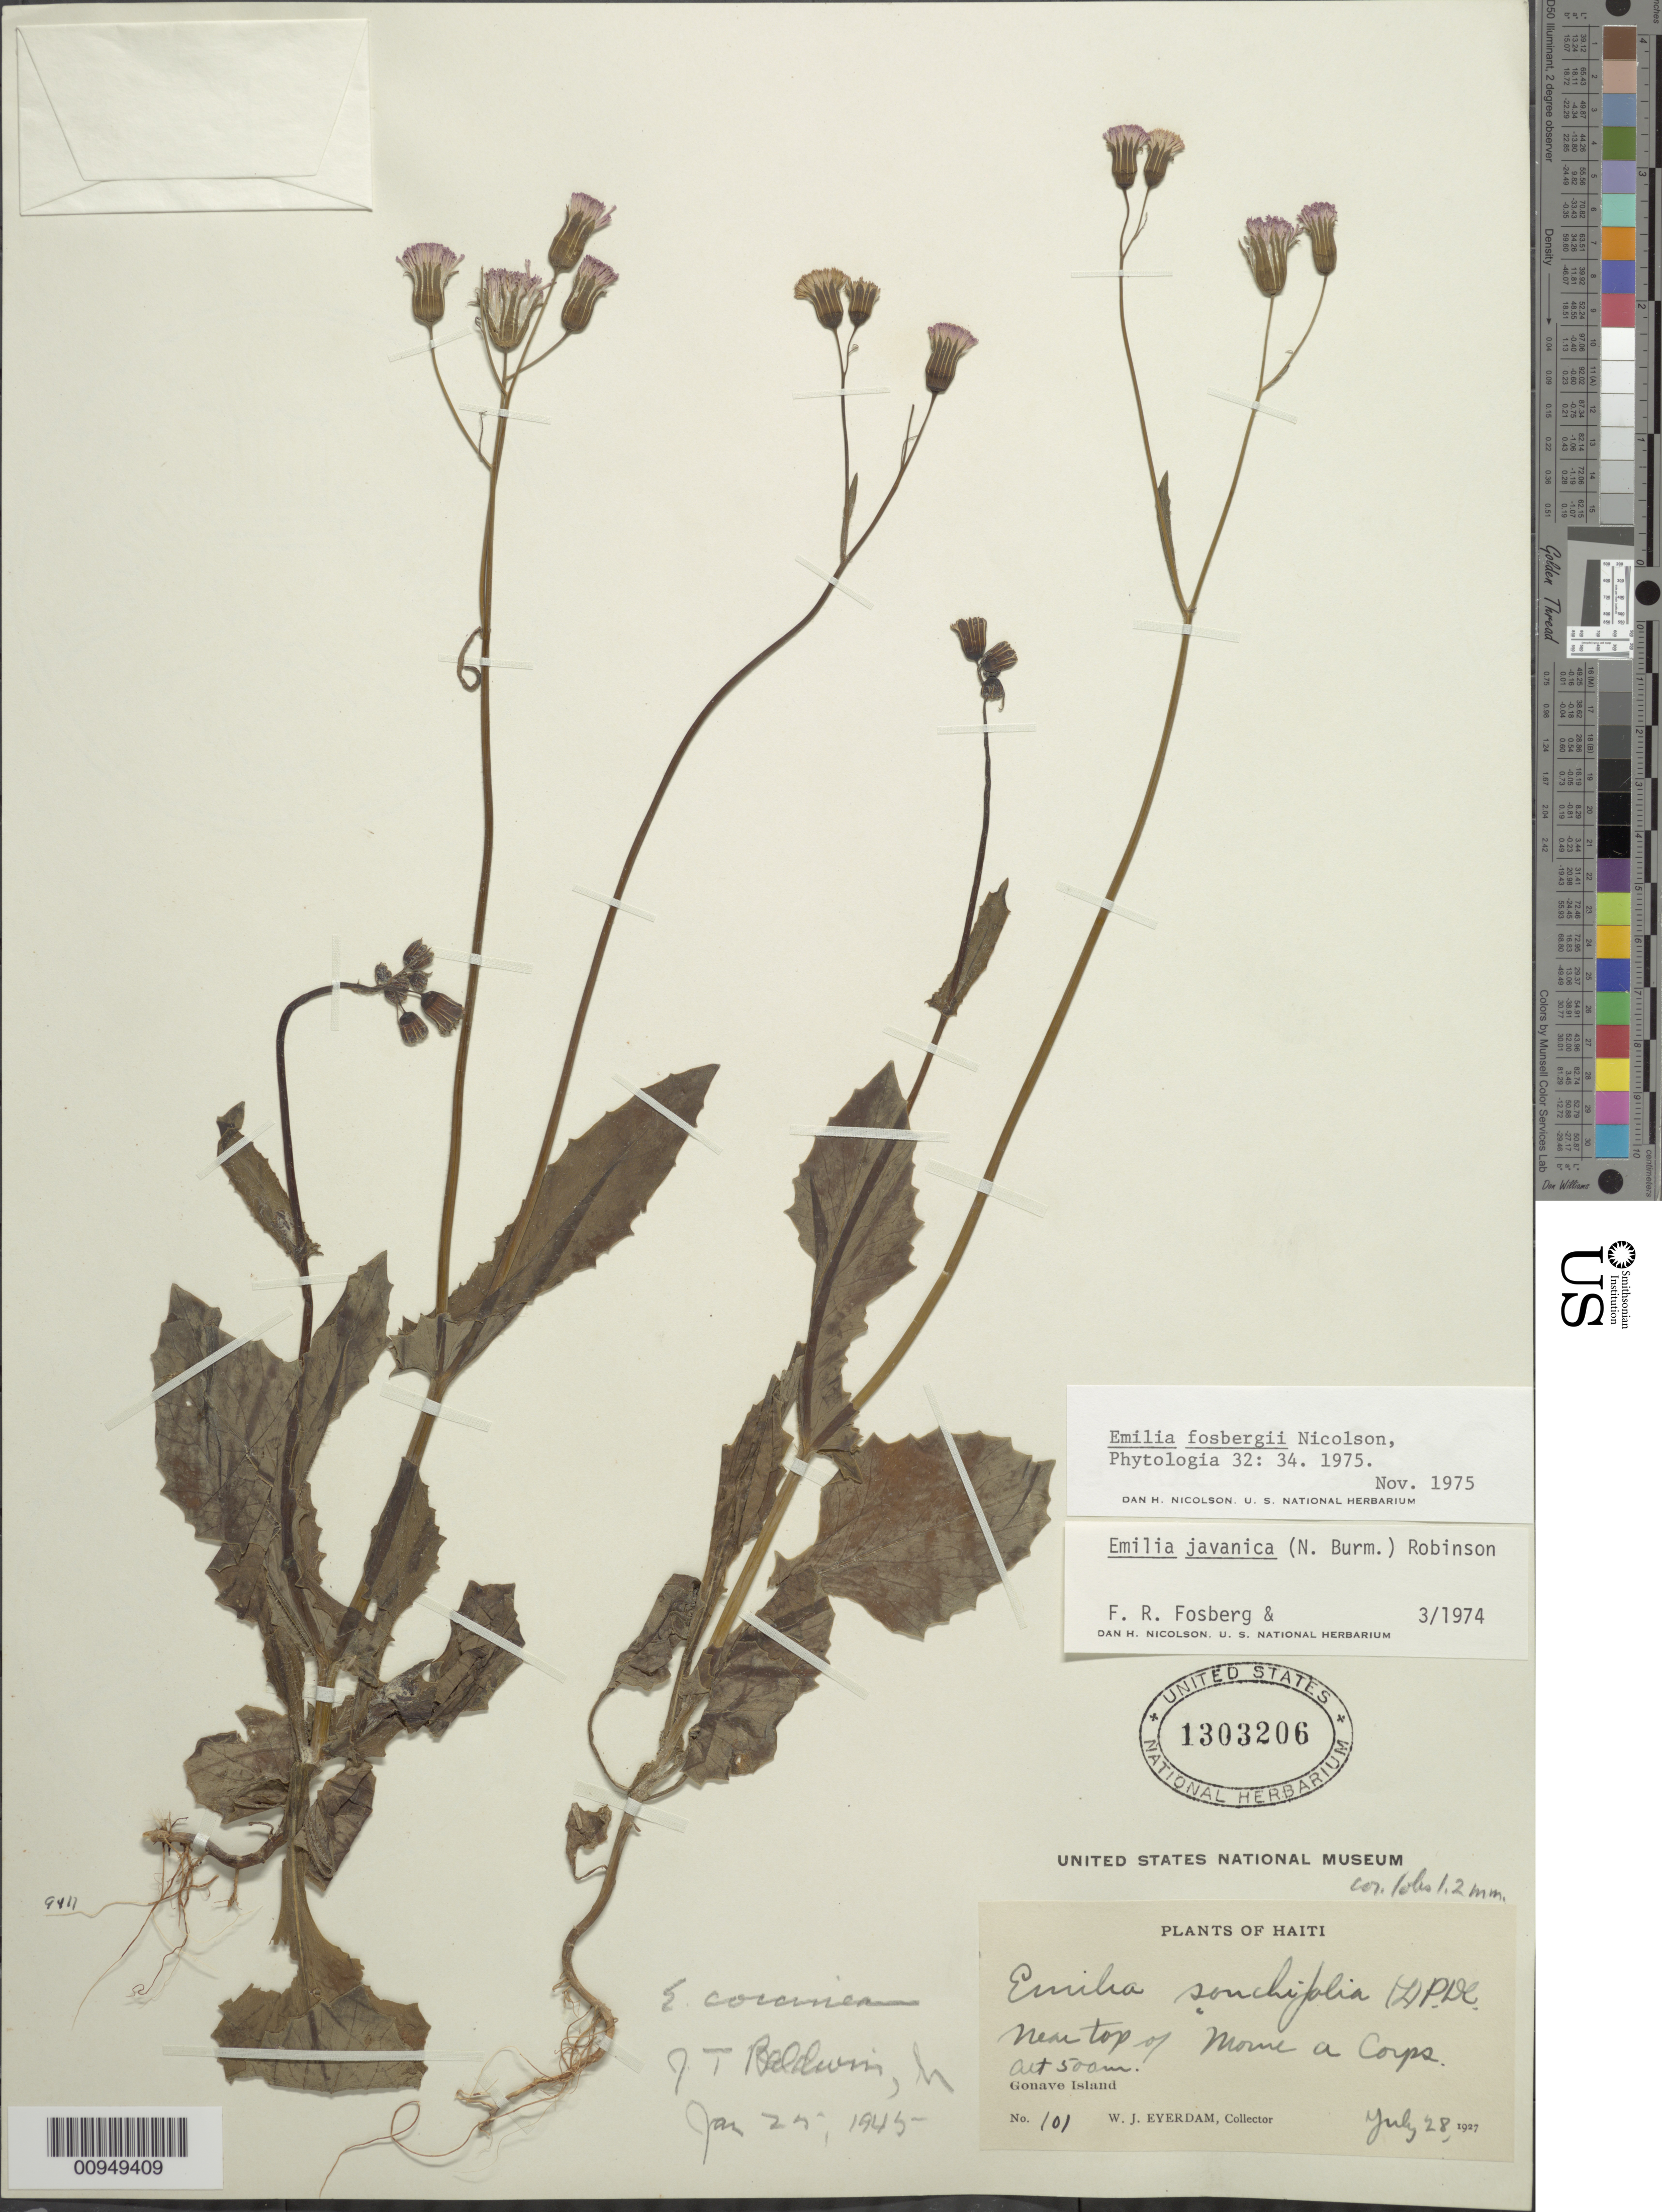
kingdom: Plantae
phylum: Tracheophyta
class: Magnoliopsida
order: Asterales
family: Asteraceae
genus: Emilia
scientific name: Emilia fosbergii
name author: Nicolson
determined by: Nicolson, Dan H.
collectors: W. Everdam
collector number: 101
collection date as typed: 28 Jul 1927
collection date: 1927-07-28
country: Haiti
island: Gonave I.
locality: Near top of Morne a Corps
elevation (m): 500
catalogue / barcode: US 1303206